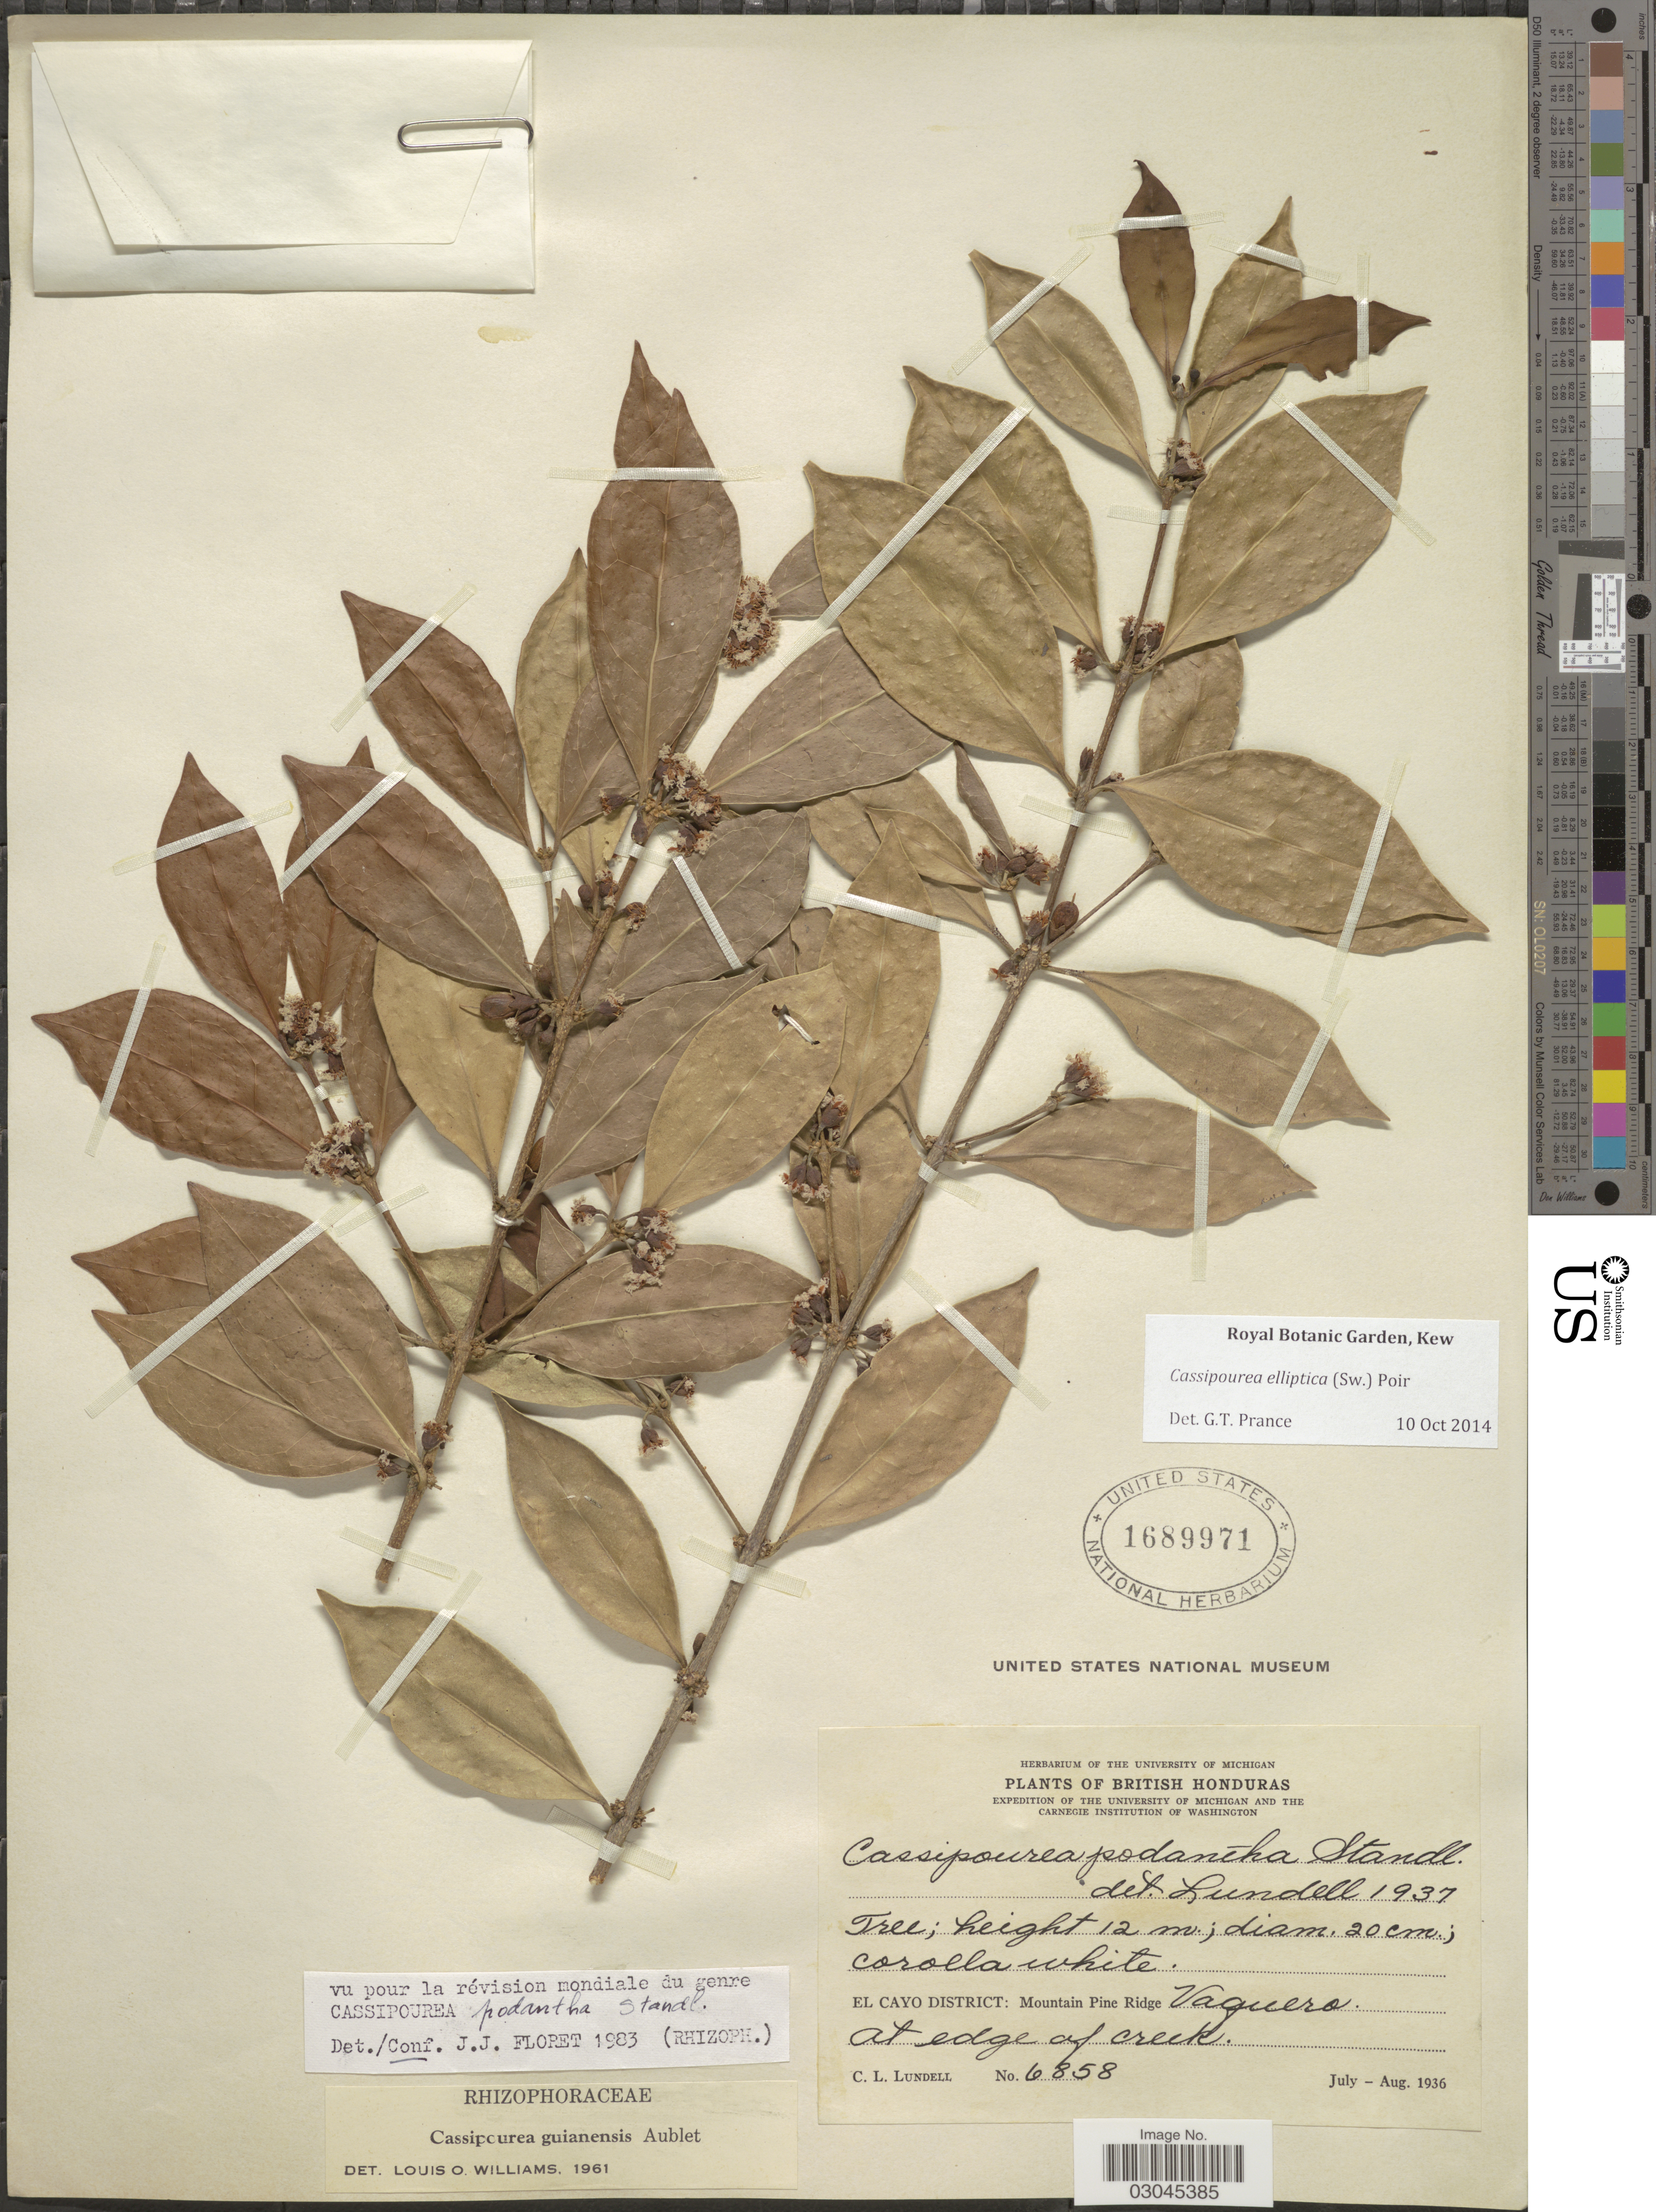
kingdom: Plantae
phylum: Tracheophyta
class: Magnoliopsida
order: Malpighiales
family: Rhizophoraceae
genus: Cassipourea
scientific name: Cassipourea elliptica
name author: (Sw.) Poir.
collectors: C. L. Lundell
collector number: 6858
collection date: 1936-07/1936-08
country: Belize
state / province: Cayo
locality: British Honduras. El Cayo District: Mountain Pine Ridge. Vaquero. At edge of creek.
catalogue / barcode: US 1689971